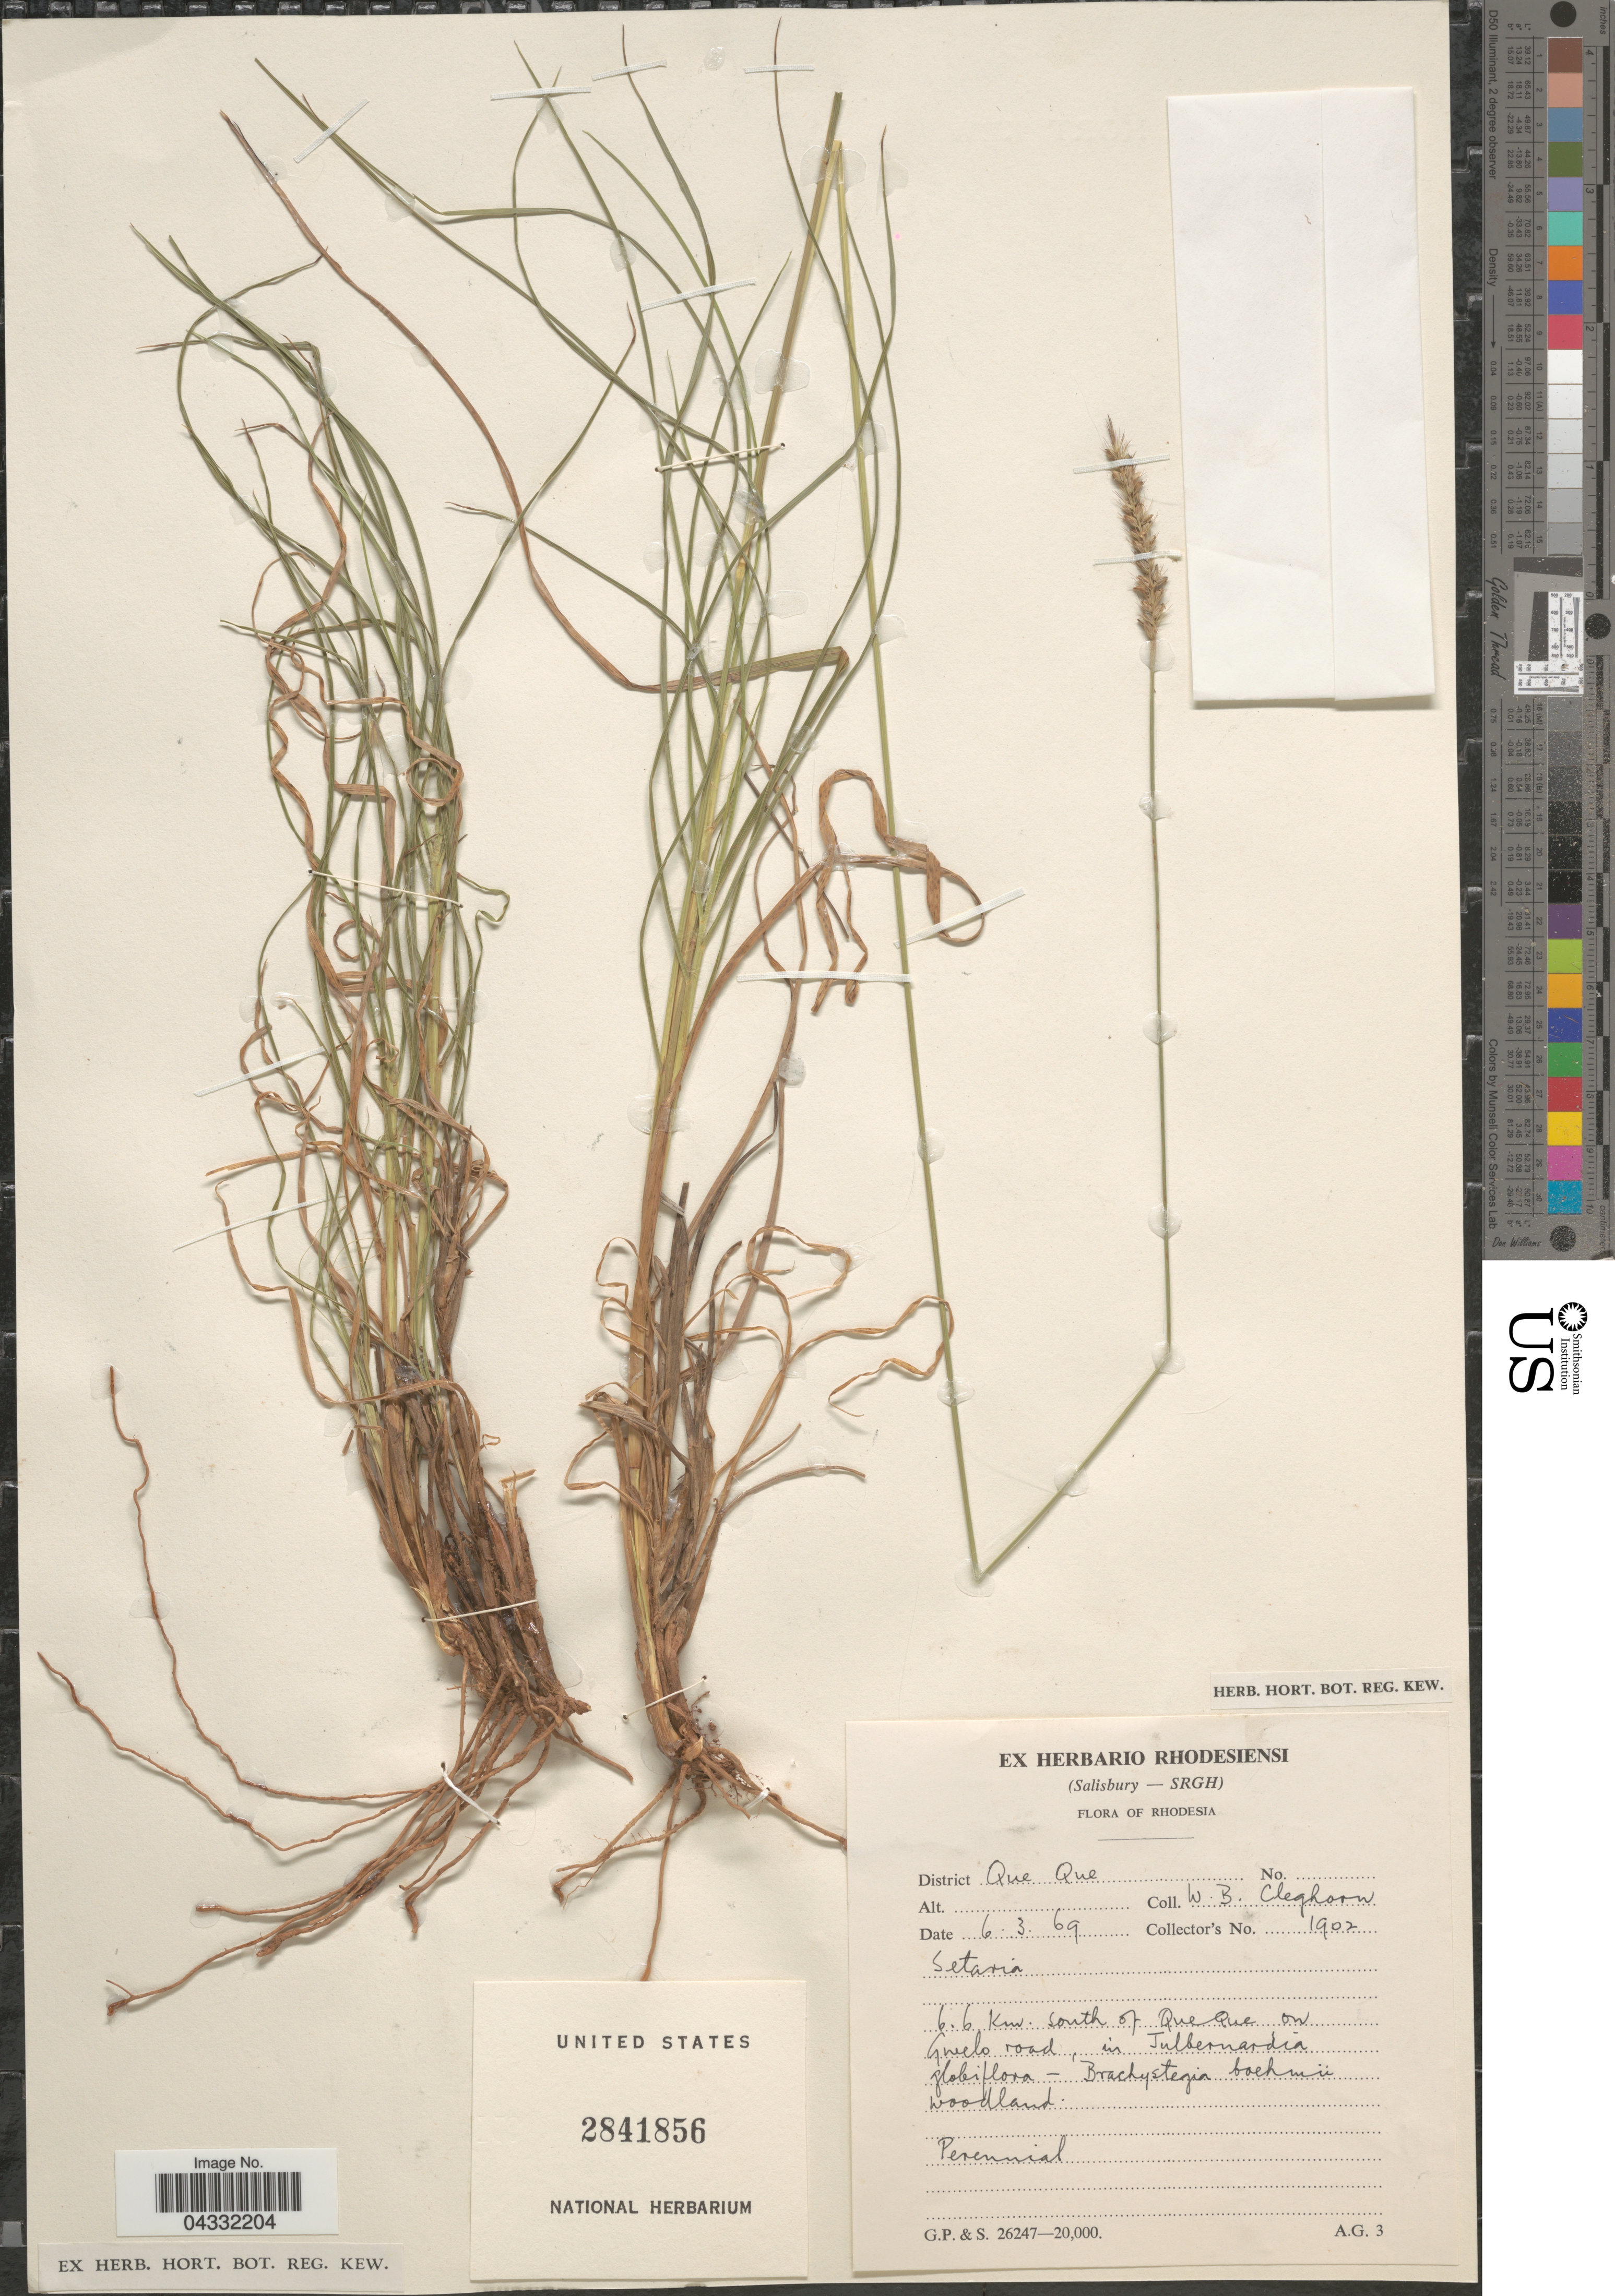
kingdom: Plantae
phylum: Tracheophyta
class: Liliopsida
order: Poales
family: Poaceae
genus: Setaria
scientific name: Setaria sp.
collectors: W. Cleghorn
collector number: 1902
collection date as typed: Transcribed d/m/y: 6/3/69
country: Zimbabwe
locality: Rhodesia. District Que Que. 6.6 Km. south of QueQue on road Gwelo road, in Julbernardia.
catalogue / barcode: US 2841856